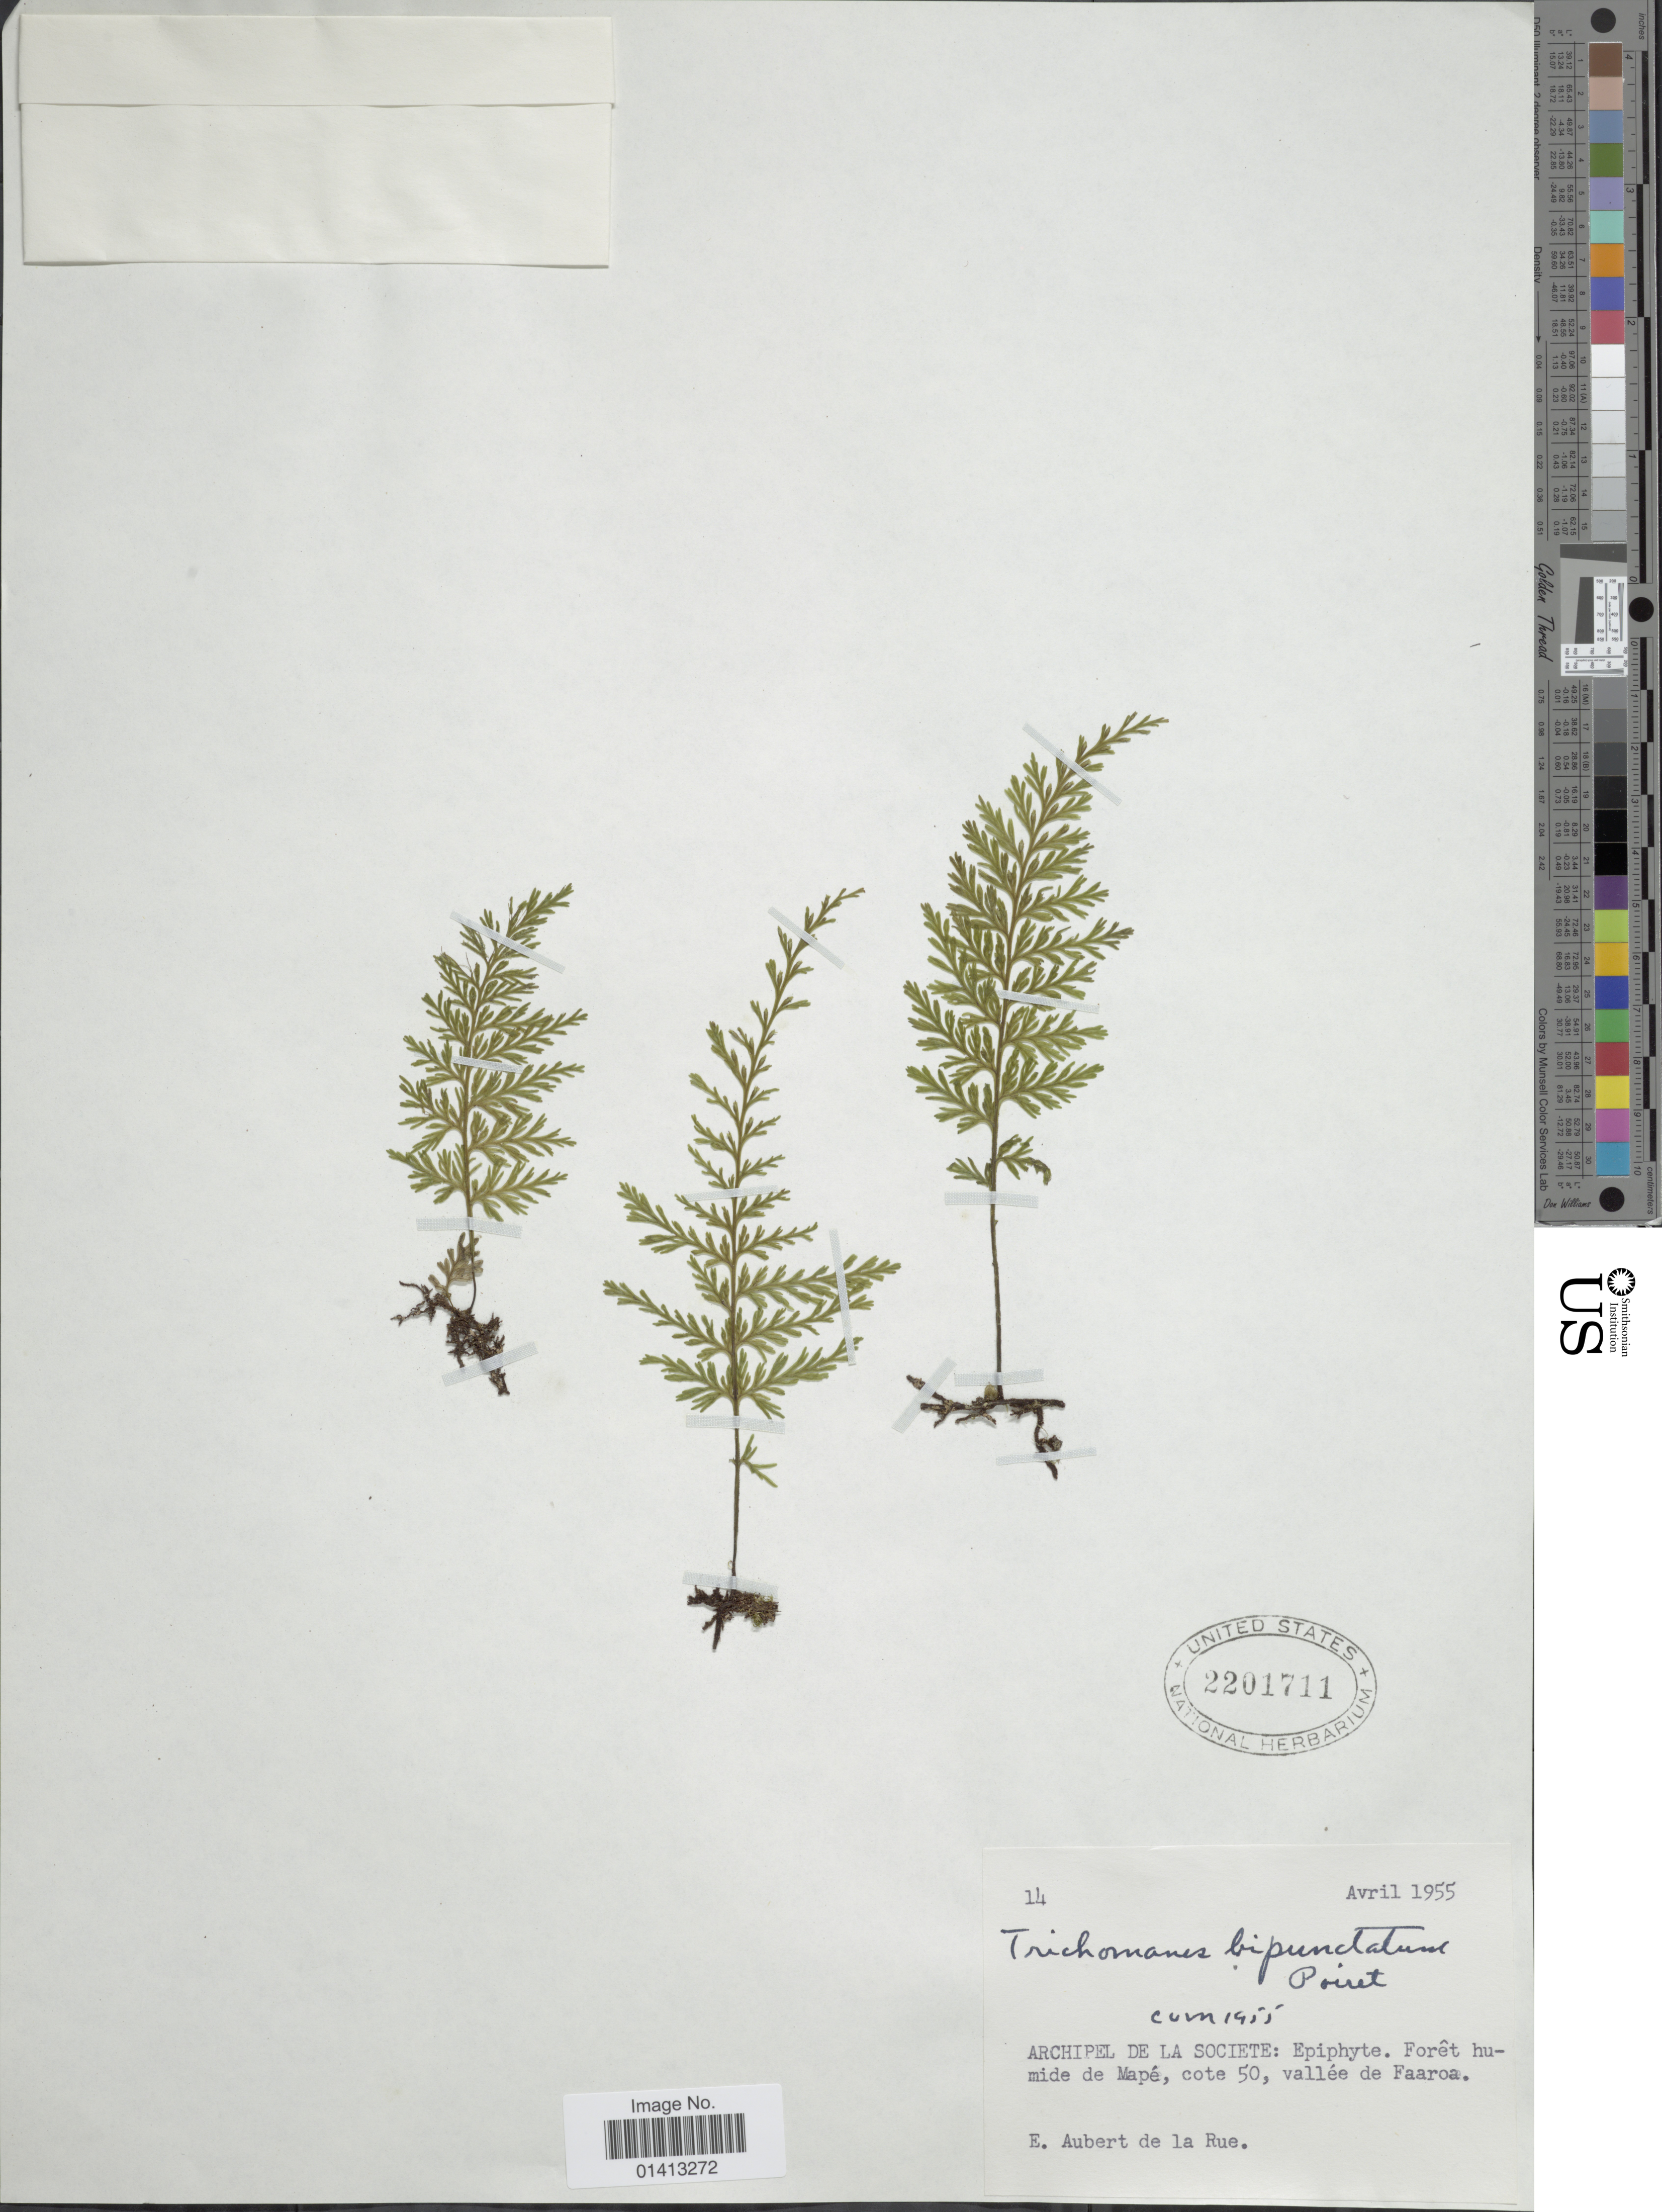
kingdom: Plantae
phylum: Tracheophyta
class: Polypodiopsida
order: Hymenophyllales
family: Hymenophyllaceae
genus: Crepidomanes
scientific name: Crepidomanes bipunctatum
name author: (Poir.) Copel.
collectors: E. Aubert de La Rüe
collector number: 14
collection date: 1955-04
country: French Polynesia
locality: Archipel de la Societe: Forêt humdie de Mapé, cote 50, vallée de Faaroa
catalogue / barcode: US 2201711